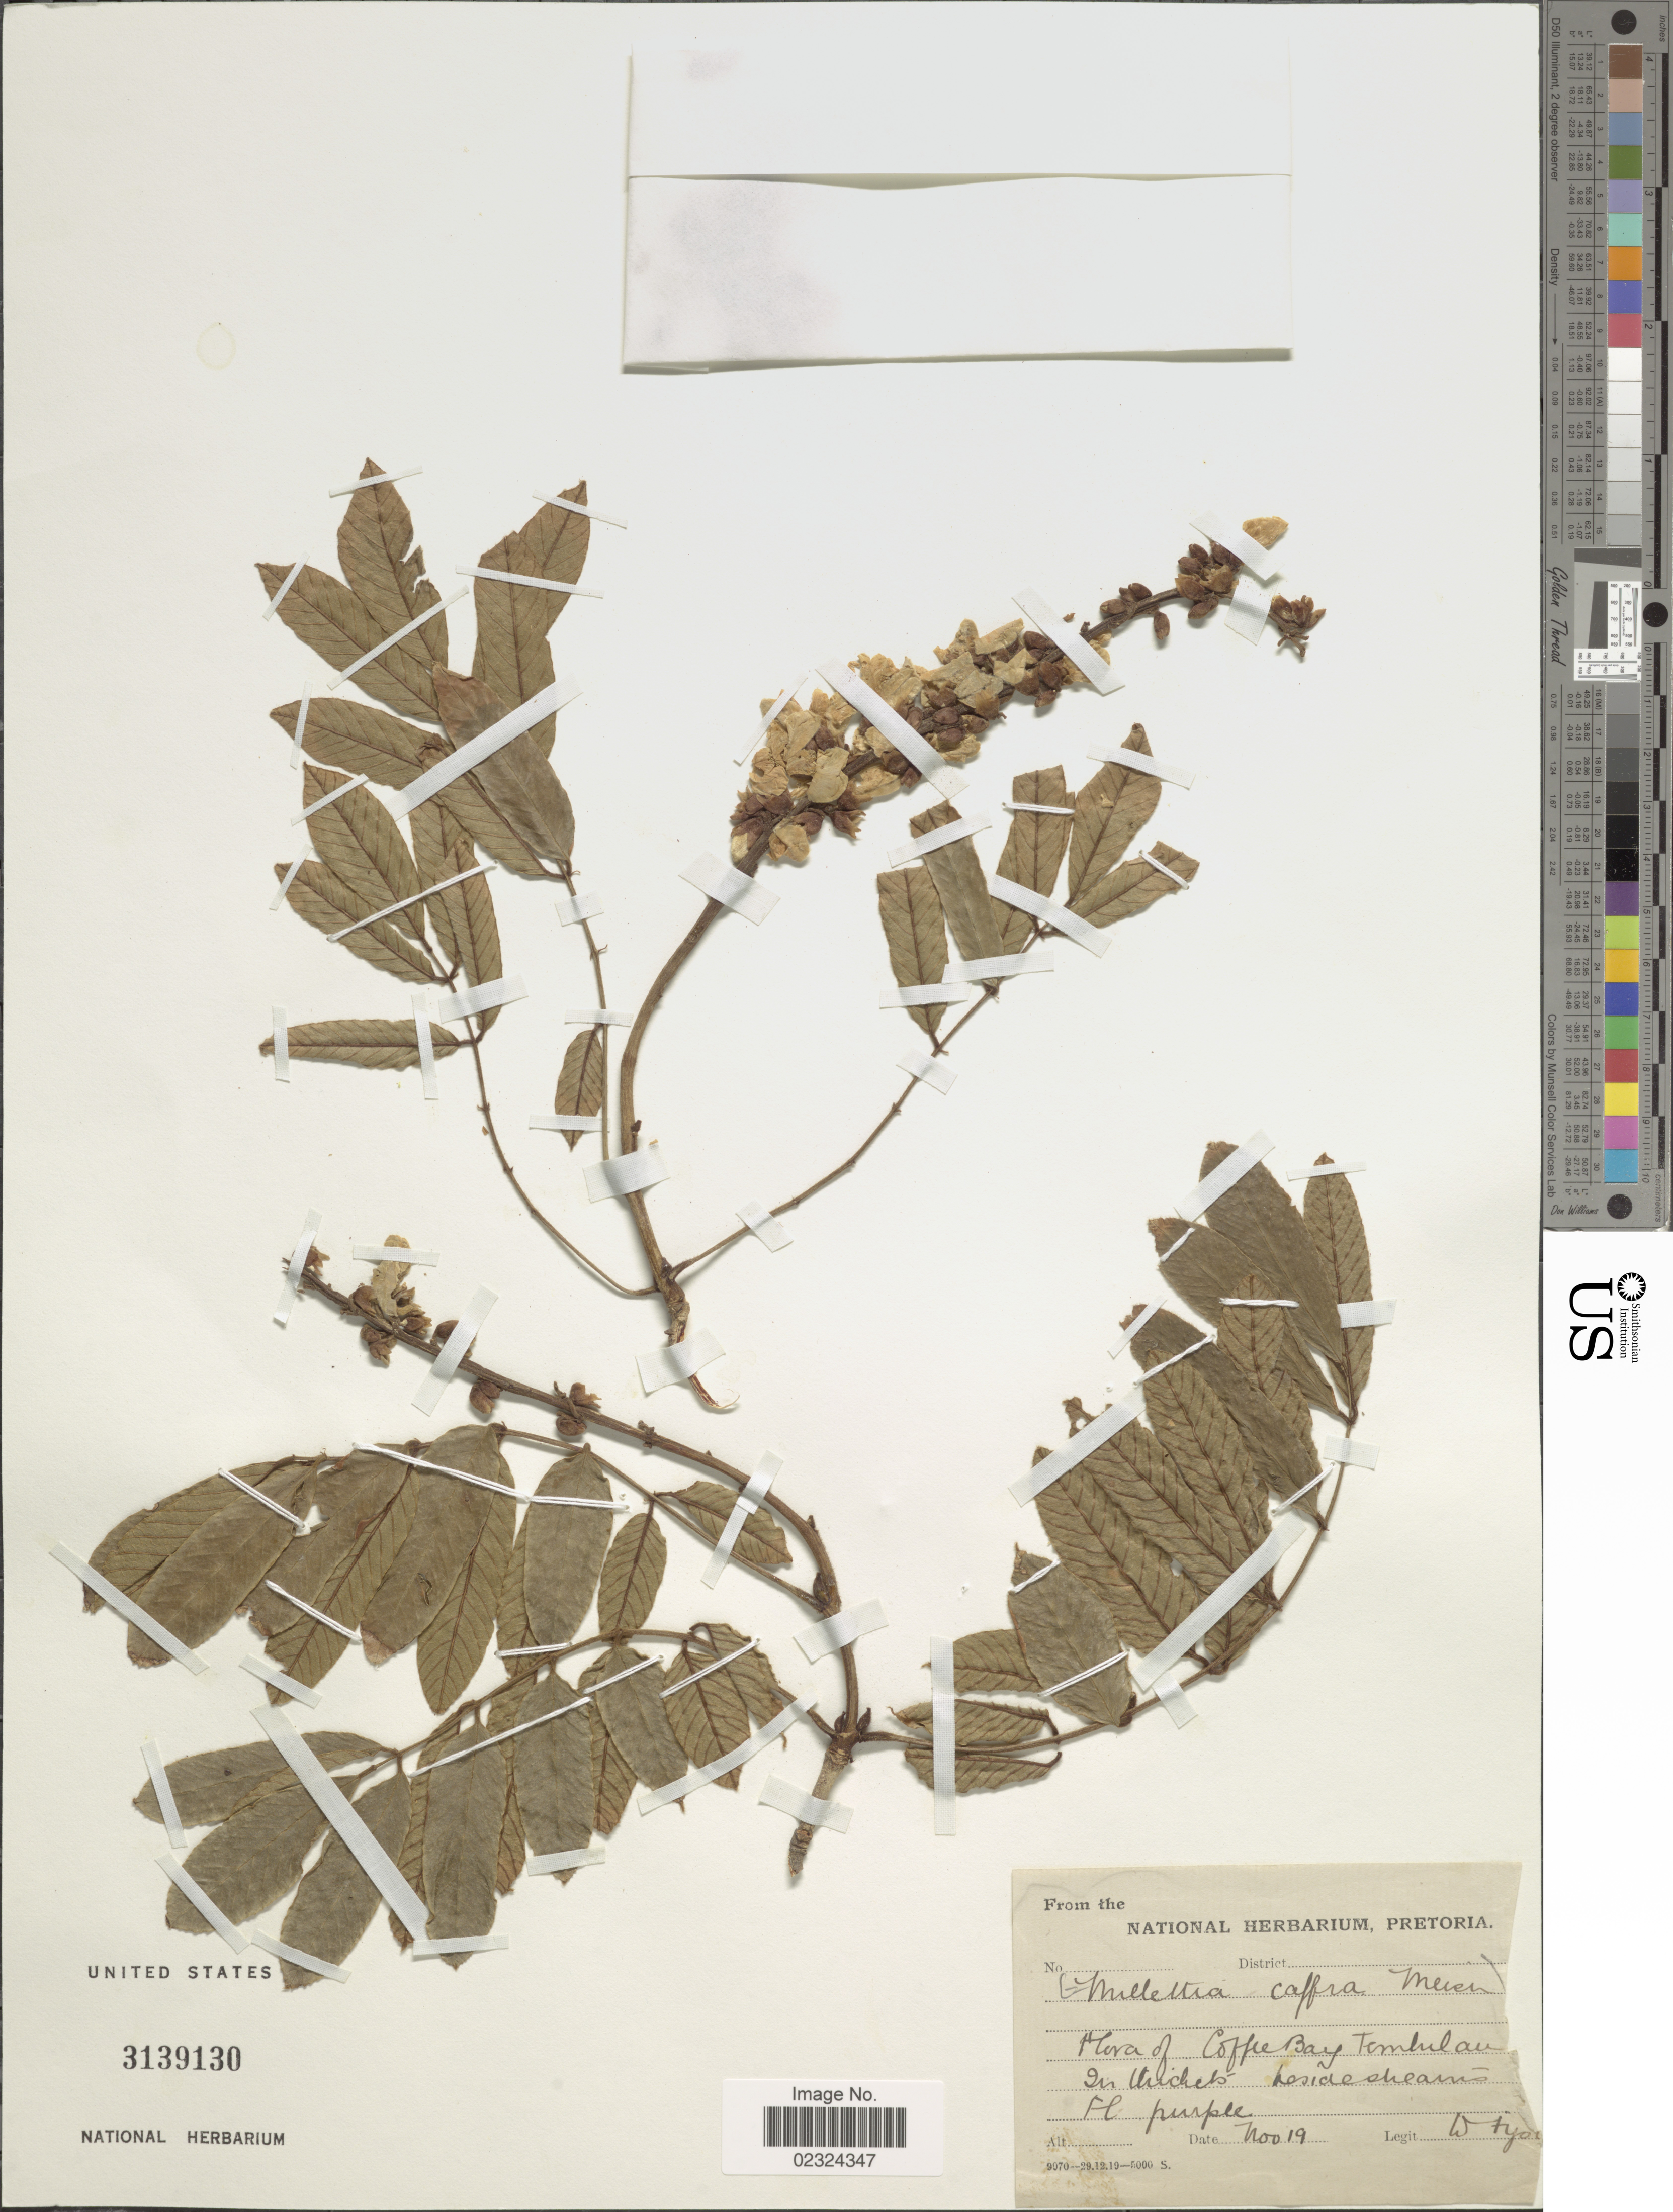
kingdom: Plantae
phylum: Tracheophyta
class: Magnoliopsida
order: Fabales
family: Fabaceae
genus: Millettia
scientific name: Millettia caffra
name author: Meisn.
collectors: W. Tyson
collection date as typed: Transcribed d/m/y: /11/19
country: South Africa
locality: Coffee Bay, Tembuland.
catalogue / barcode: US 3139130